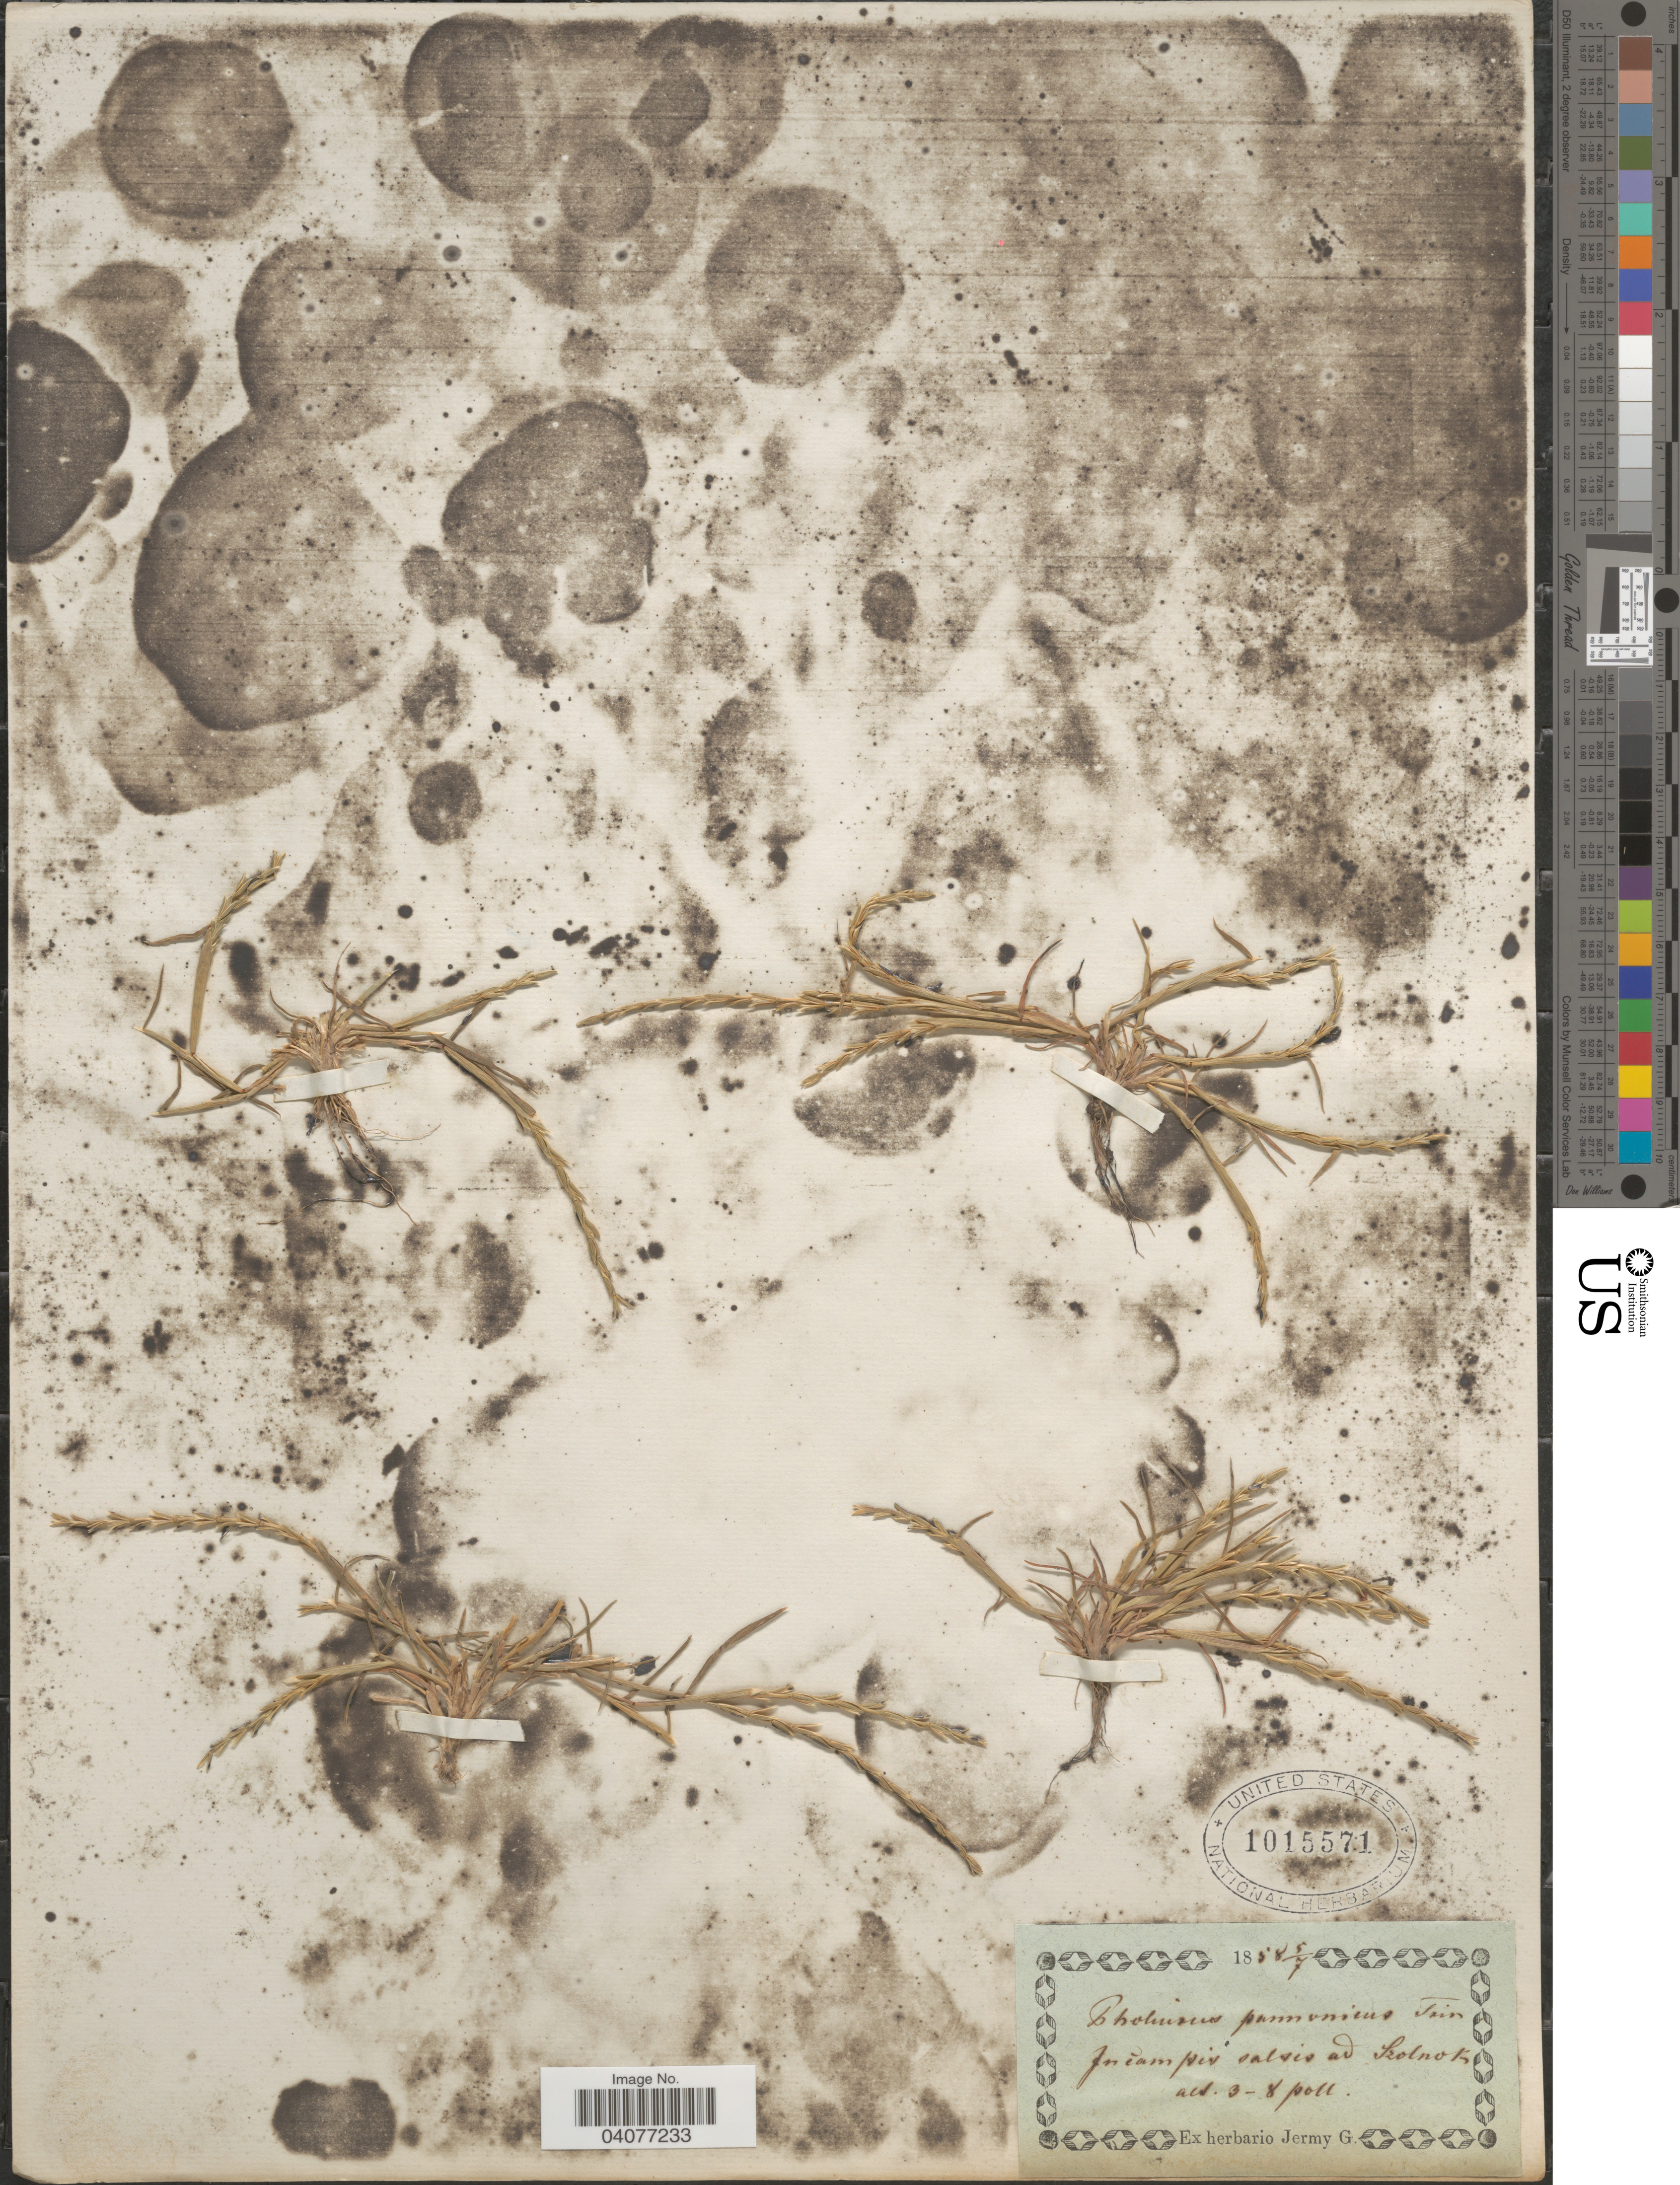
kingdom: Plantae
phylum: Tracheophyta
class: Liliopsida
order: Poales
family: Poaceae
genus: Pholiurus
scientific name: Pholiurus pannonicus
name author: (Host) Trin.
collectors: ex herb. G. Jermy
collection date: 1858-07-05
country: Hungary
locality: In campis salsis ad Szolnok.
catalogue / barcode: US 1015571